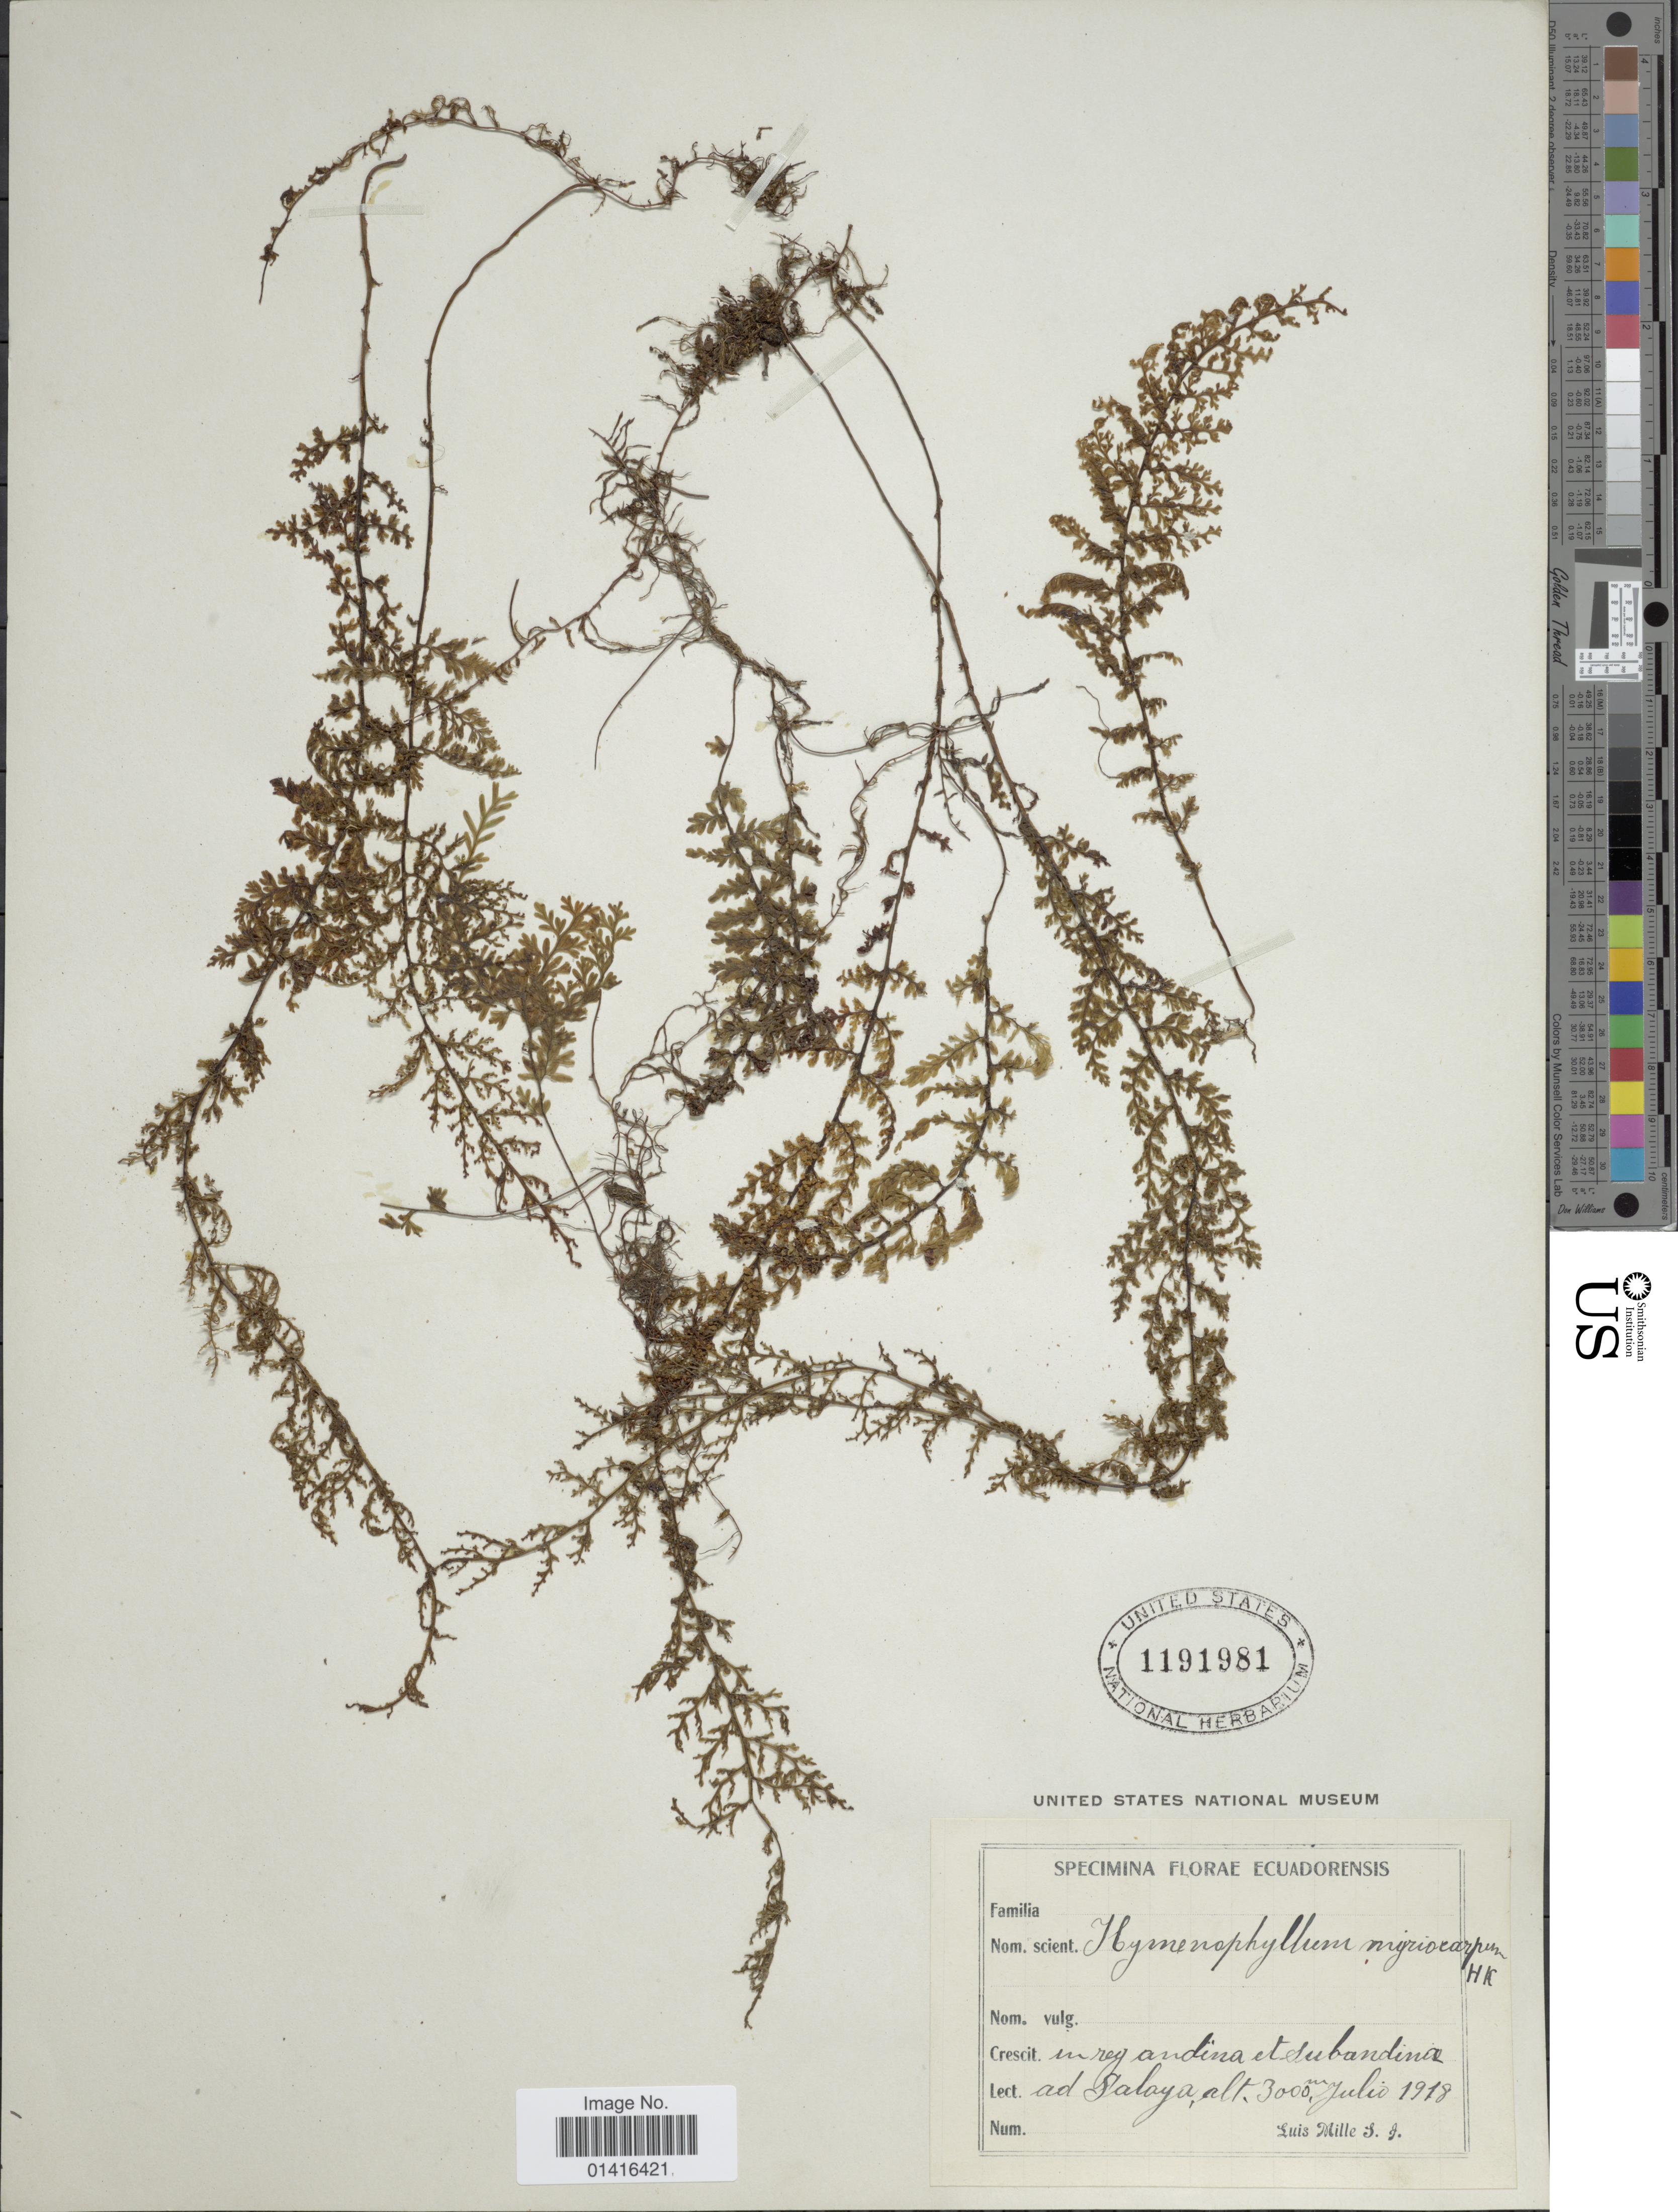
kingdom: Plantae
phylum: Tracheophyta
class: Polypodiopsida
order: Hymenophyllales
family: Hymenophyllaceae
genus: Hymenophyllum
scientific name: Hymenophyllum myriocarpum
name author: Hook.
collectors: A. Mille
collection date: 1918-07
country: Ecuador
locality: In reg andina et subandina ad Salaya.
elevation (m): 3000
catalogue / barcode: US 119181